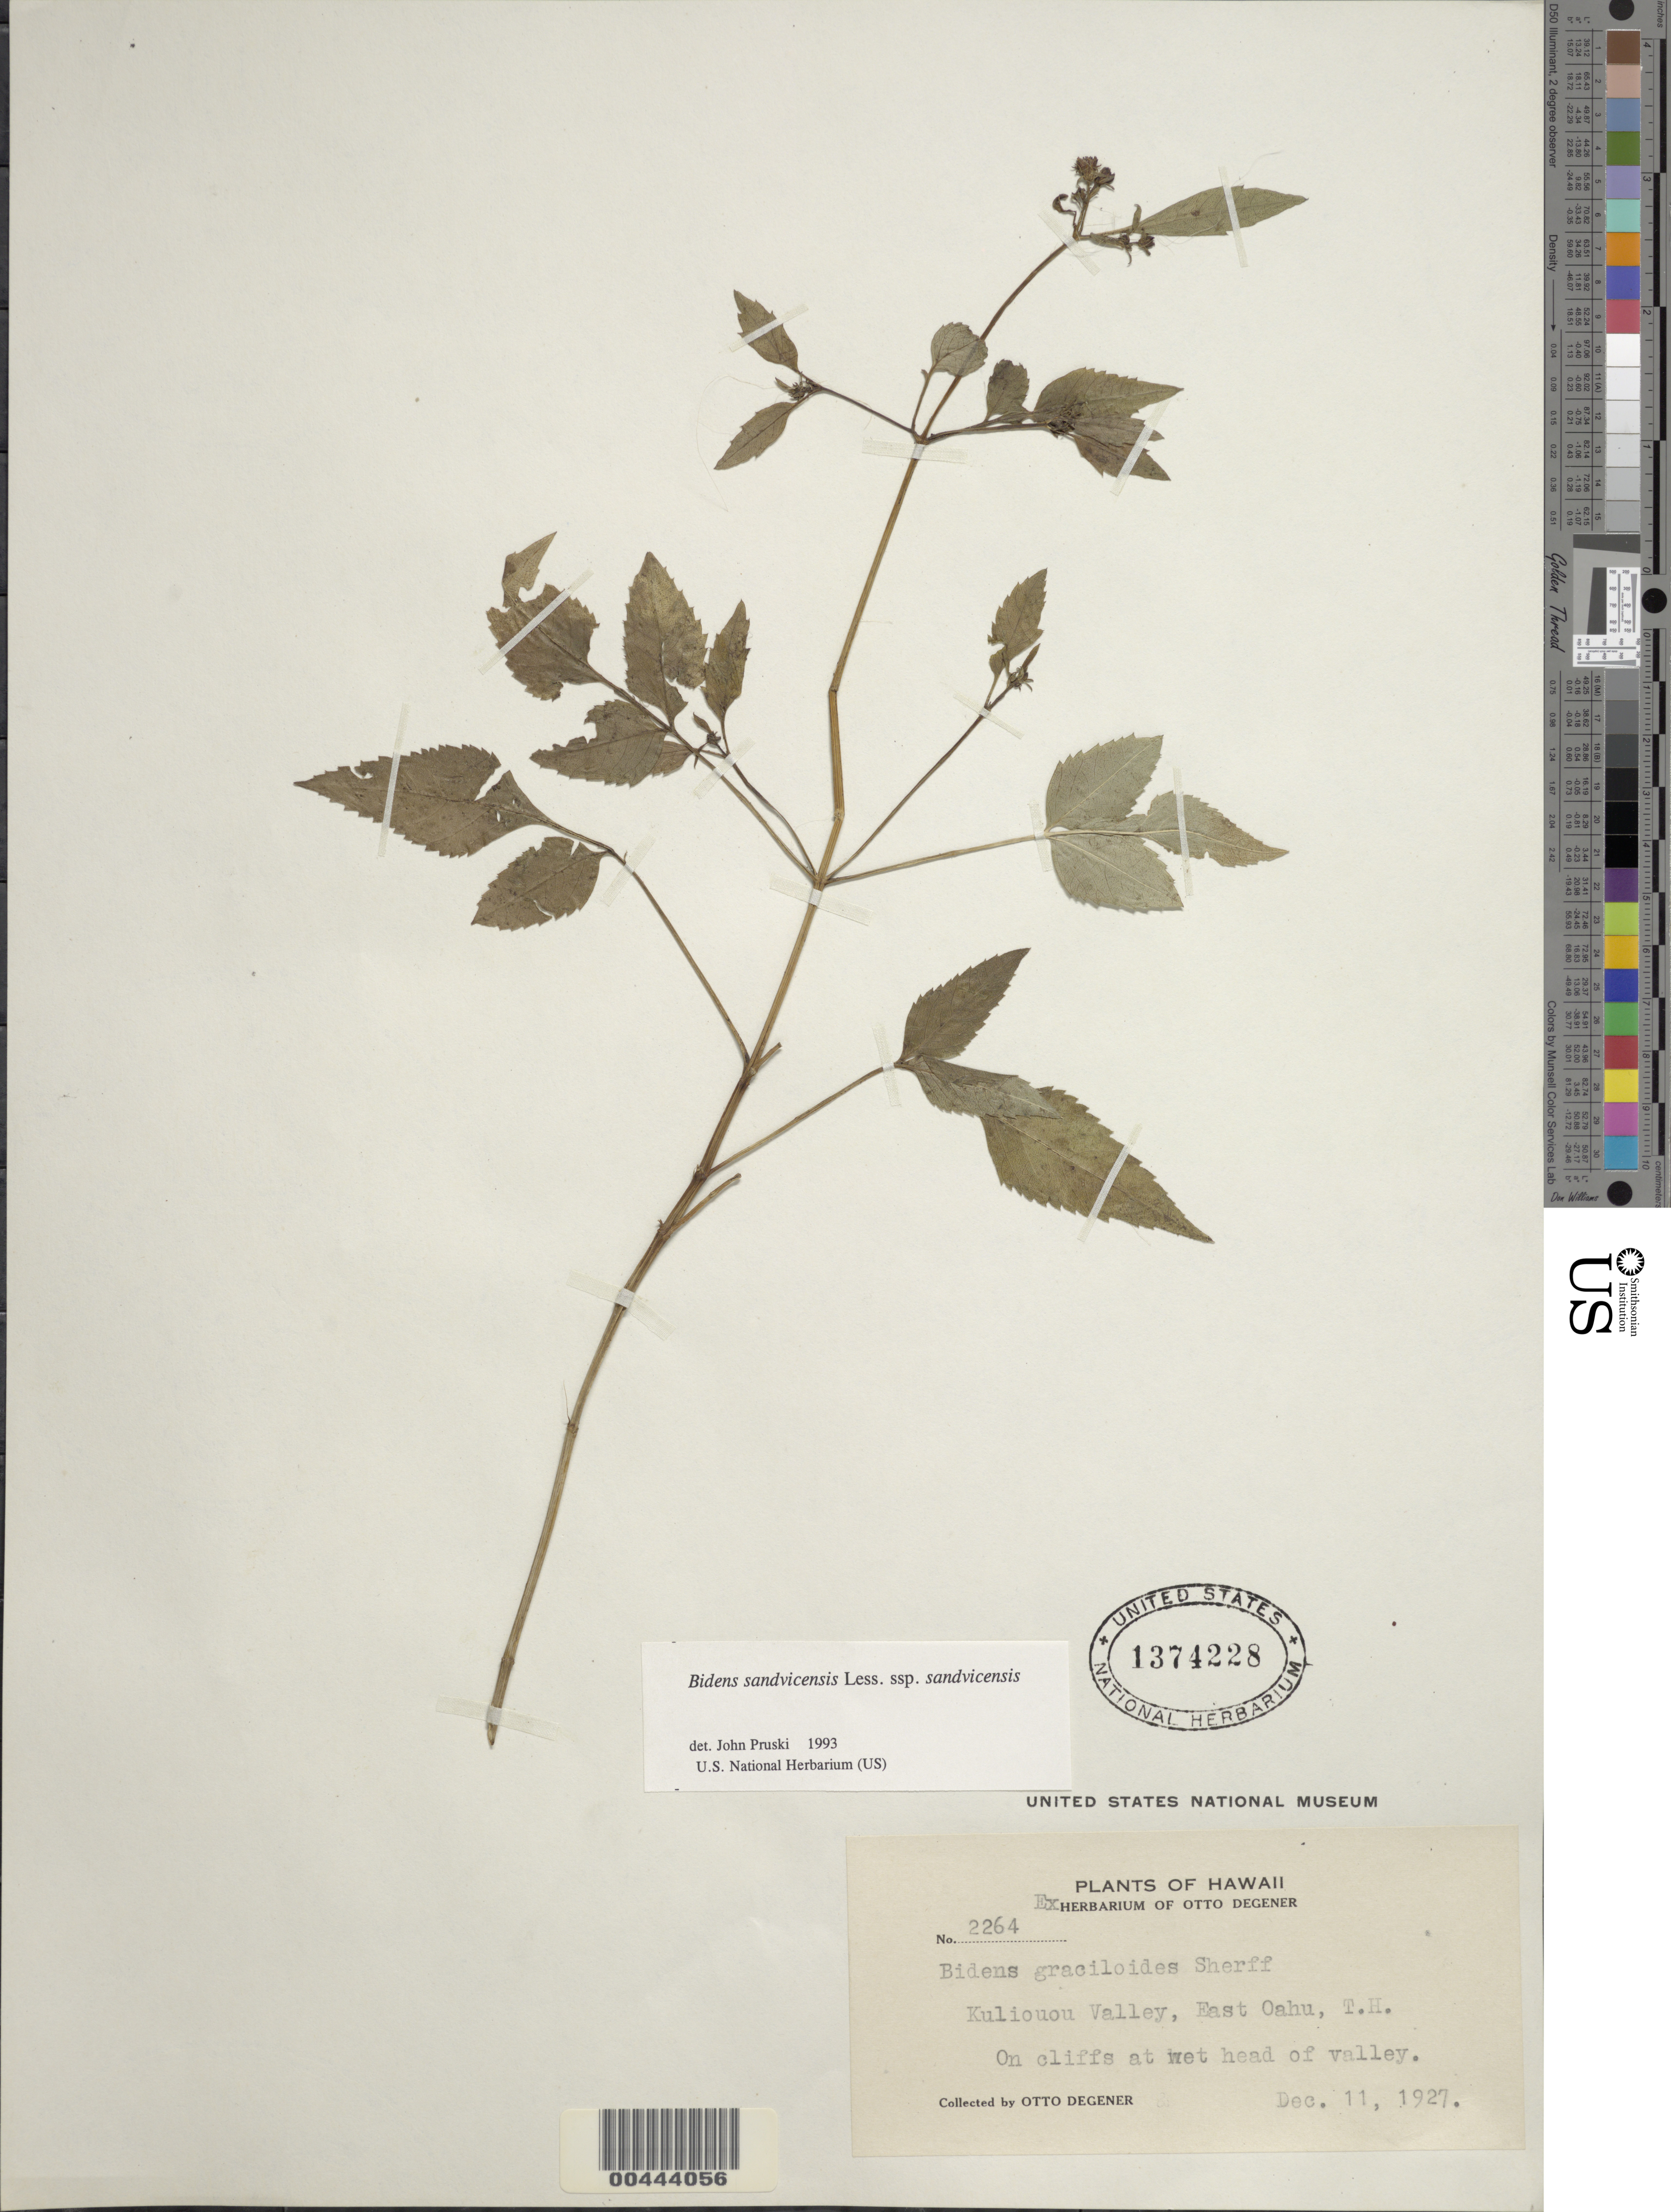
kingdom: Plantae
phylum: Tracheophyta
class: Magnoliopsida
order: Asterales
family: Asteraceae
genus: Bidens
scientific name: Bidens sandvicensis subsp. sandvicensis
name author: Less.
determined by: Pruski, J. F.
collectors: O. Degener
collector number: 2264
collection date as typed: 11 Dec 1927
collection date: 1927-12-11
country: United States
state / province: Hawaii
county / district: Honolulu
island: Oahu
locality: Kuliouou Valley, E Oahu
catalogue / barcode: US 1374228